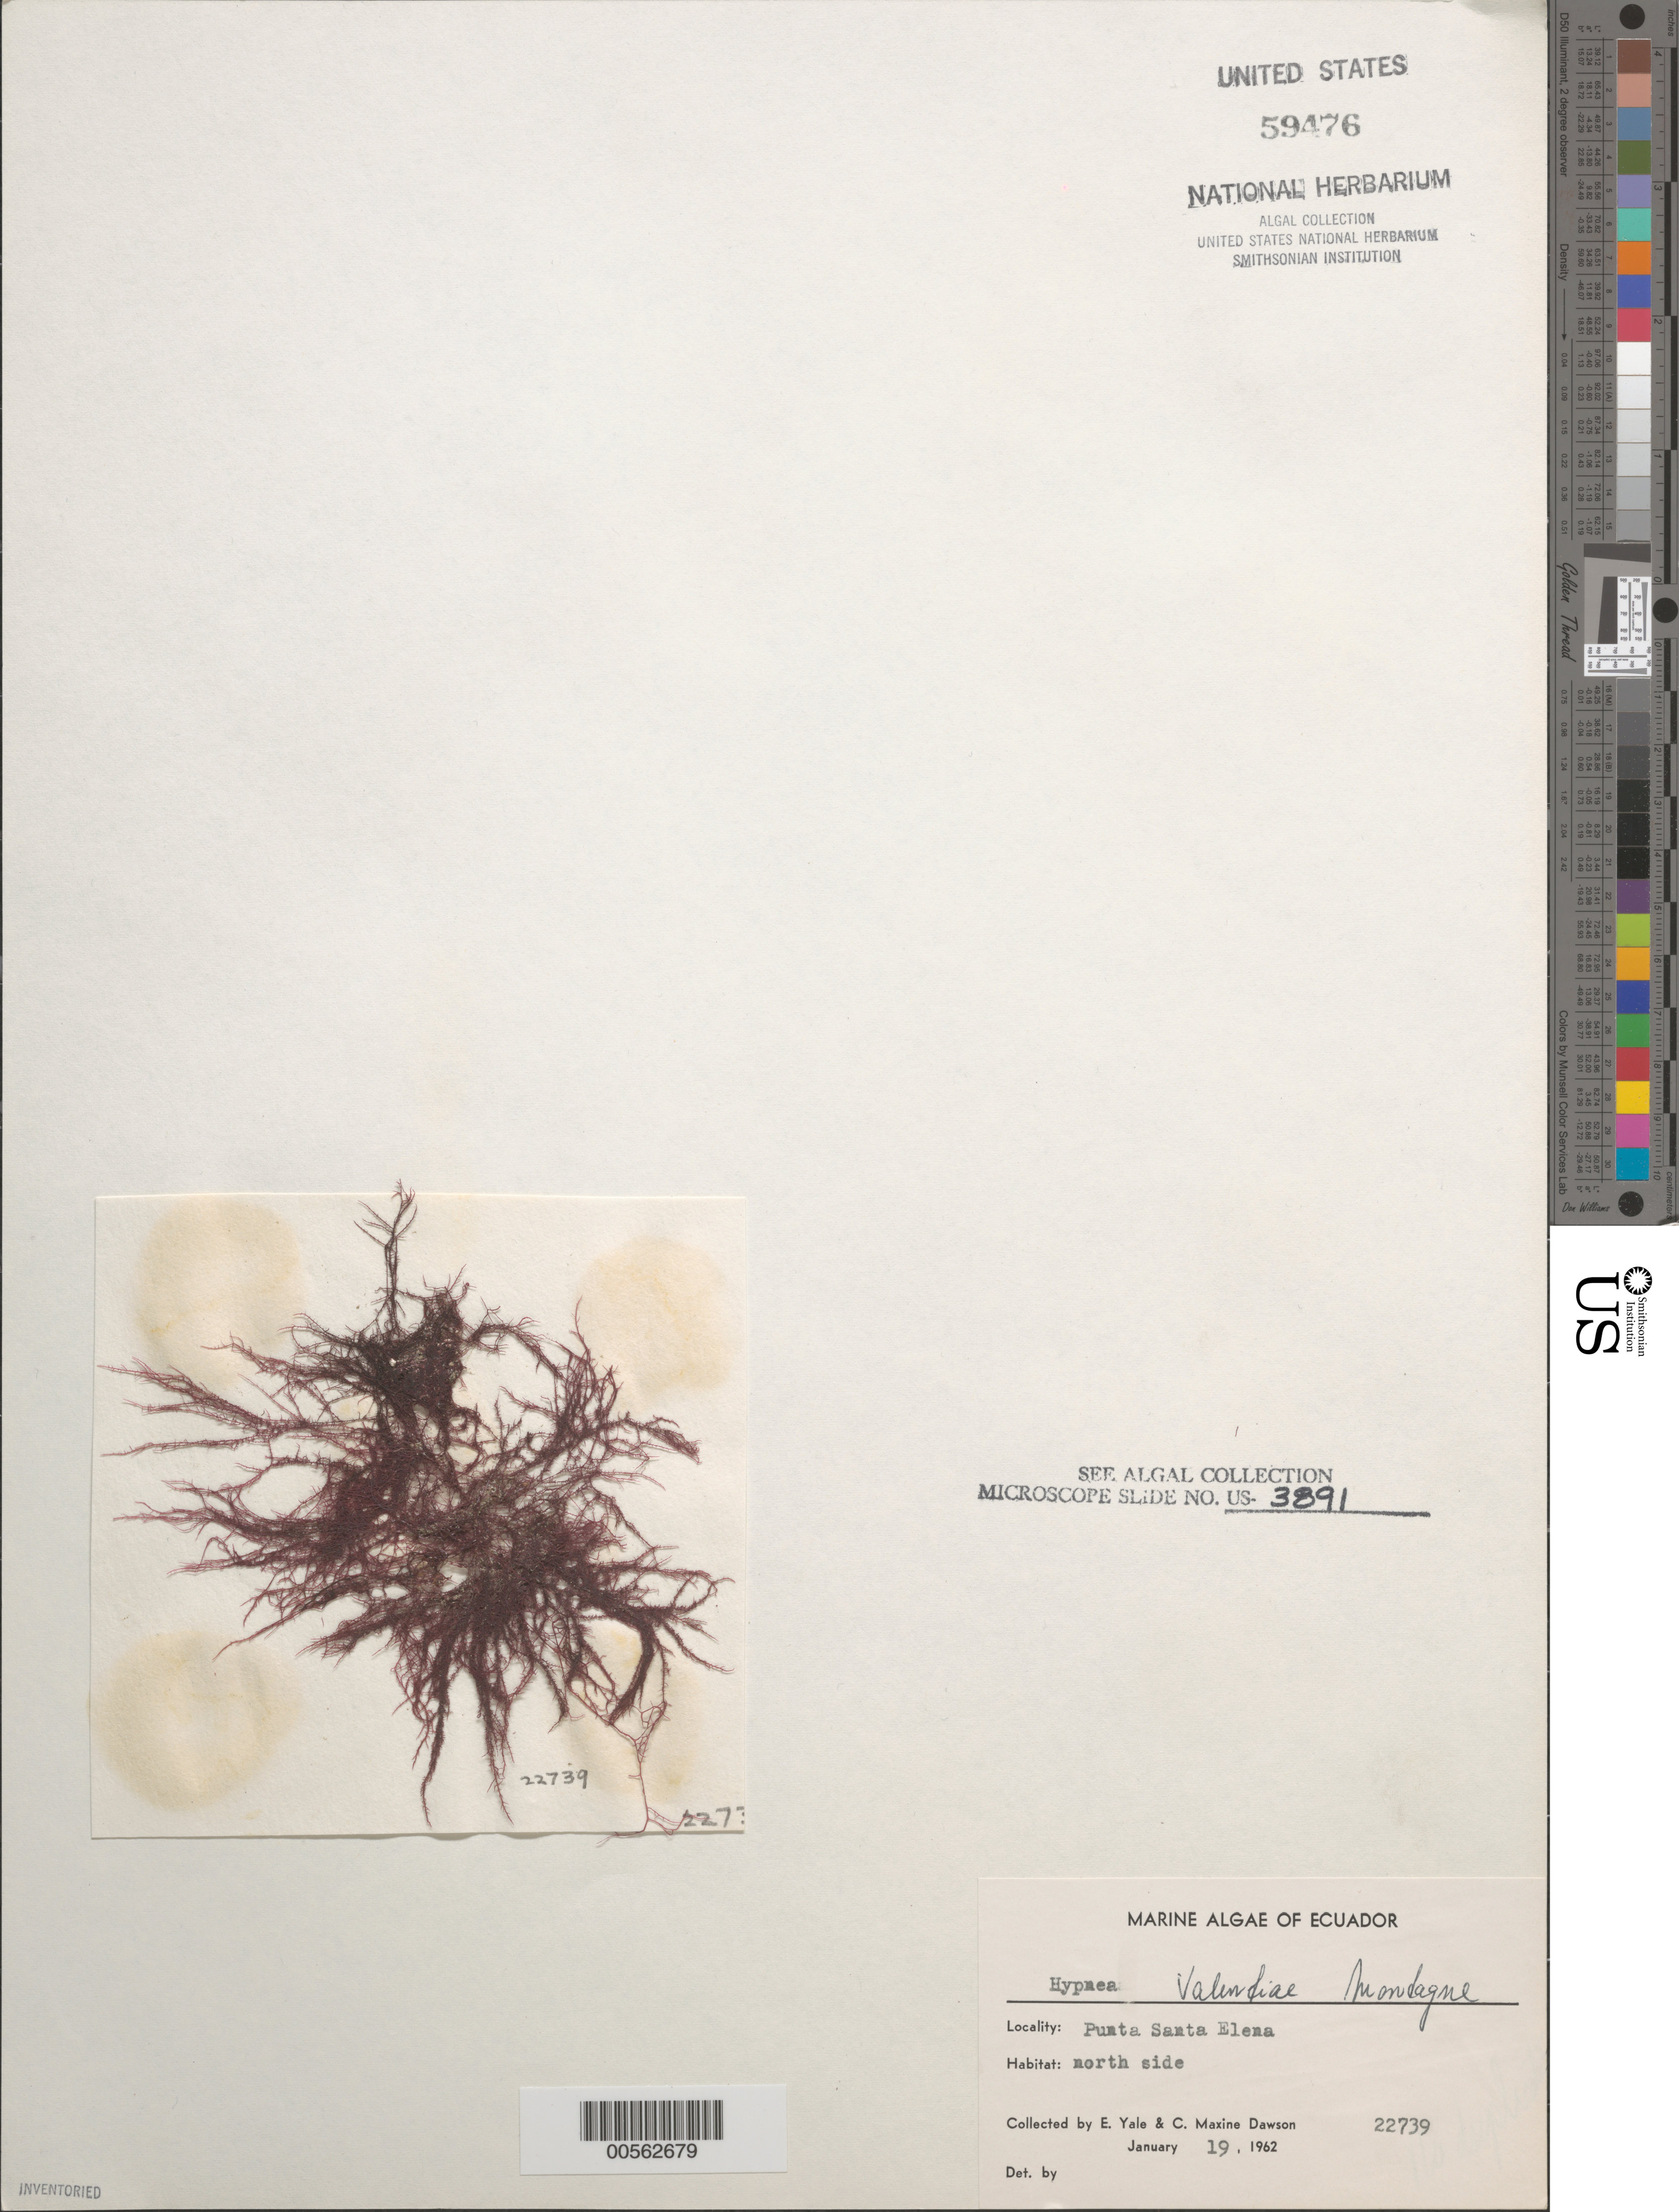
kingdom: Plantae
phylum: Rhodophyta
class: Florideophyceae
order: Gigartinales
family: Cystocloniaceae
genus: Hypnea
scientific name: Hypnea valentiae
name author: (Turner) Mont.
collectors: E. Y. Dawson & C. M. Dawson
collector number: EYD 22739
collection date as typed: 19 Jan 1962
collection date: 1962-01-19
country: Ecuador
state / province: Guayas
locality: Punta Santa Elena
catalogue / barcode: US 59476